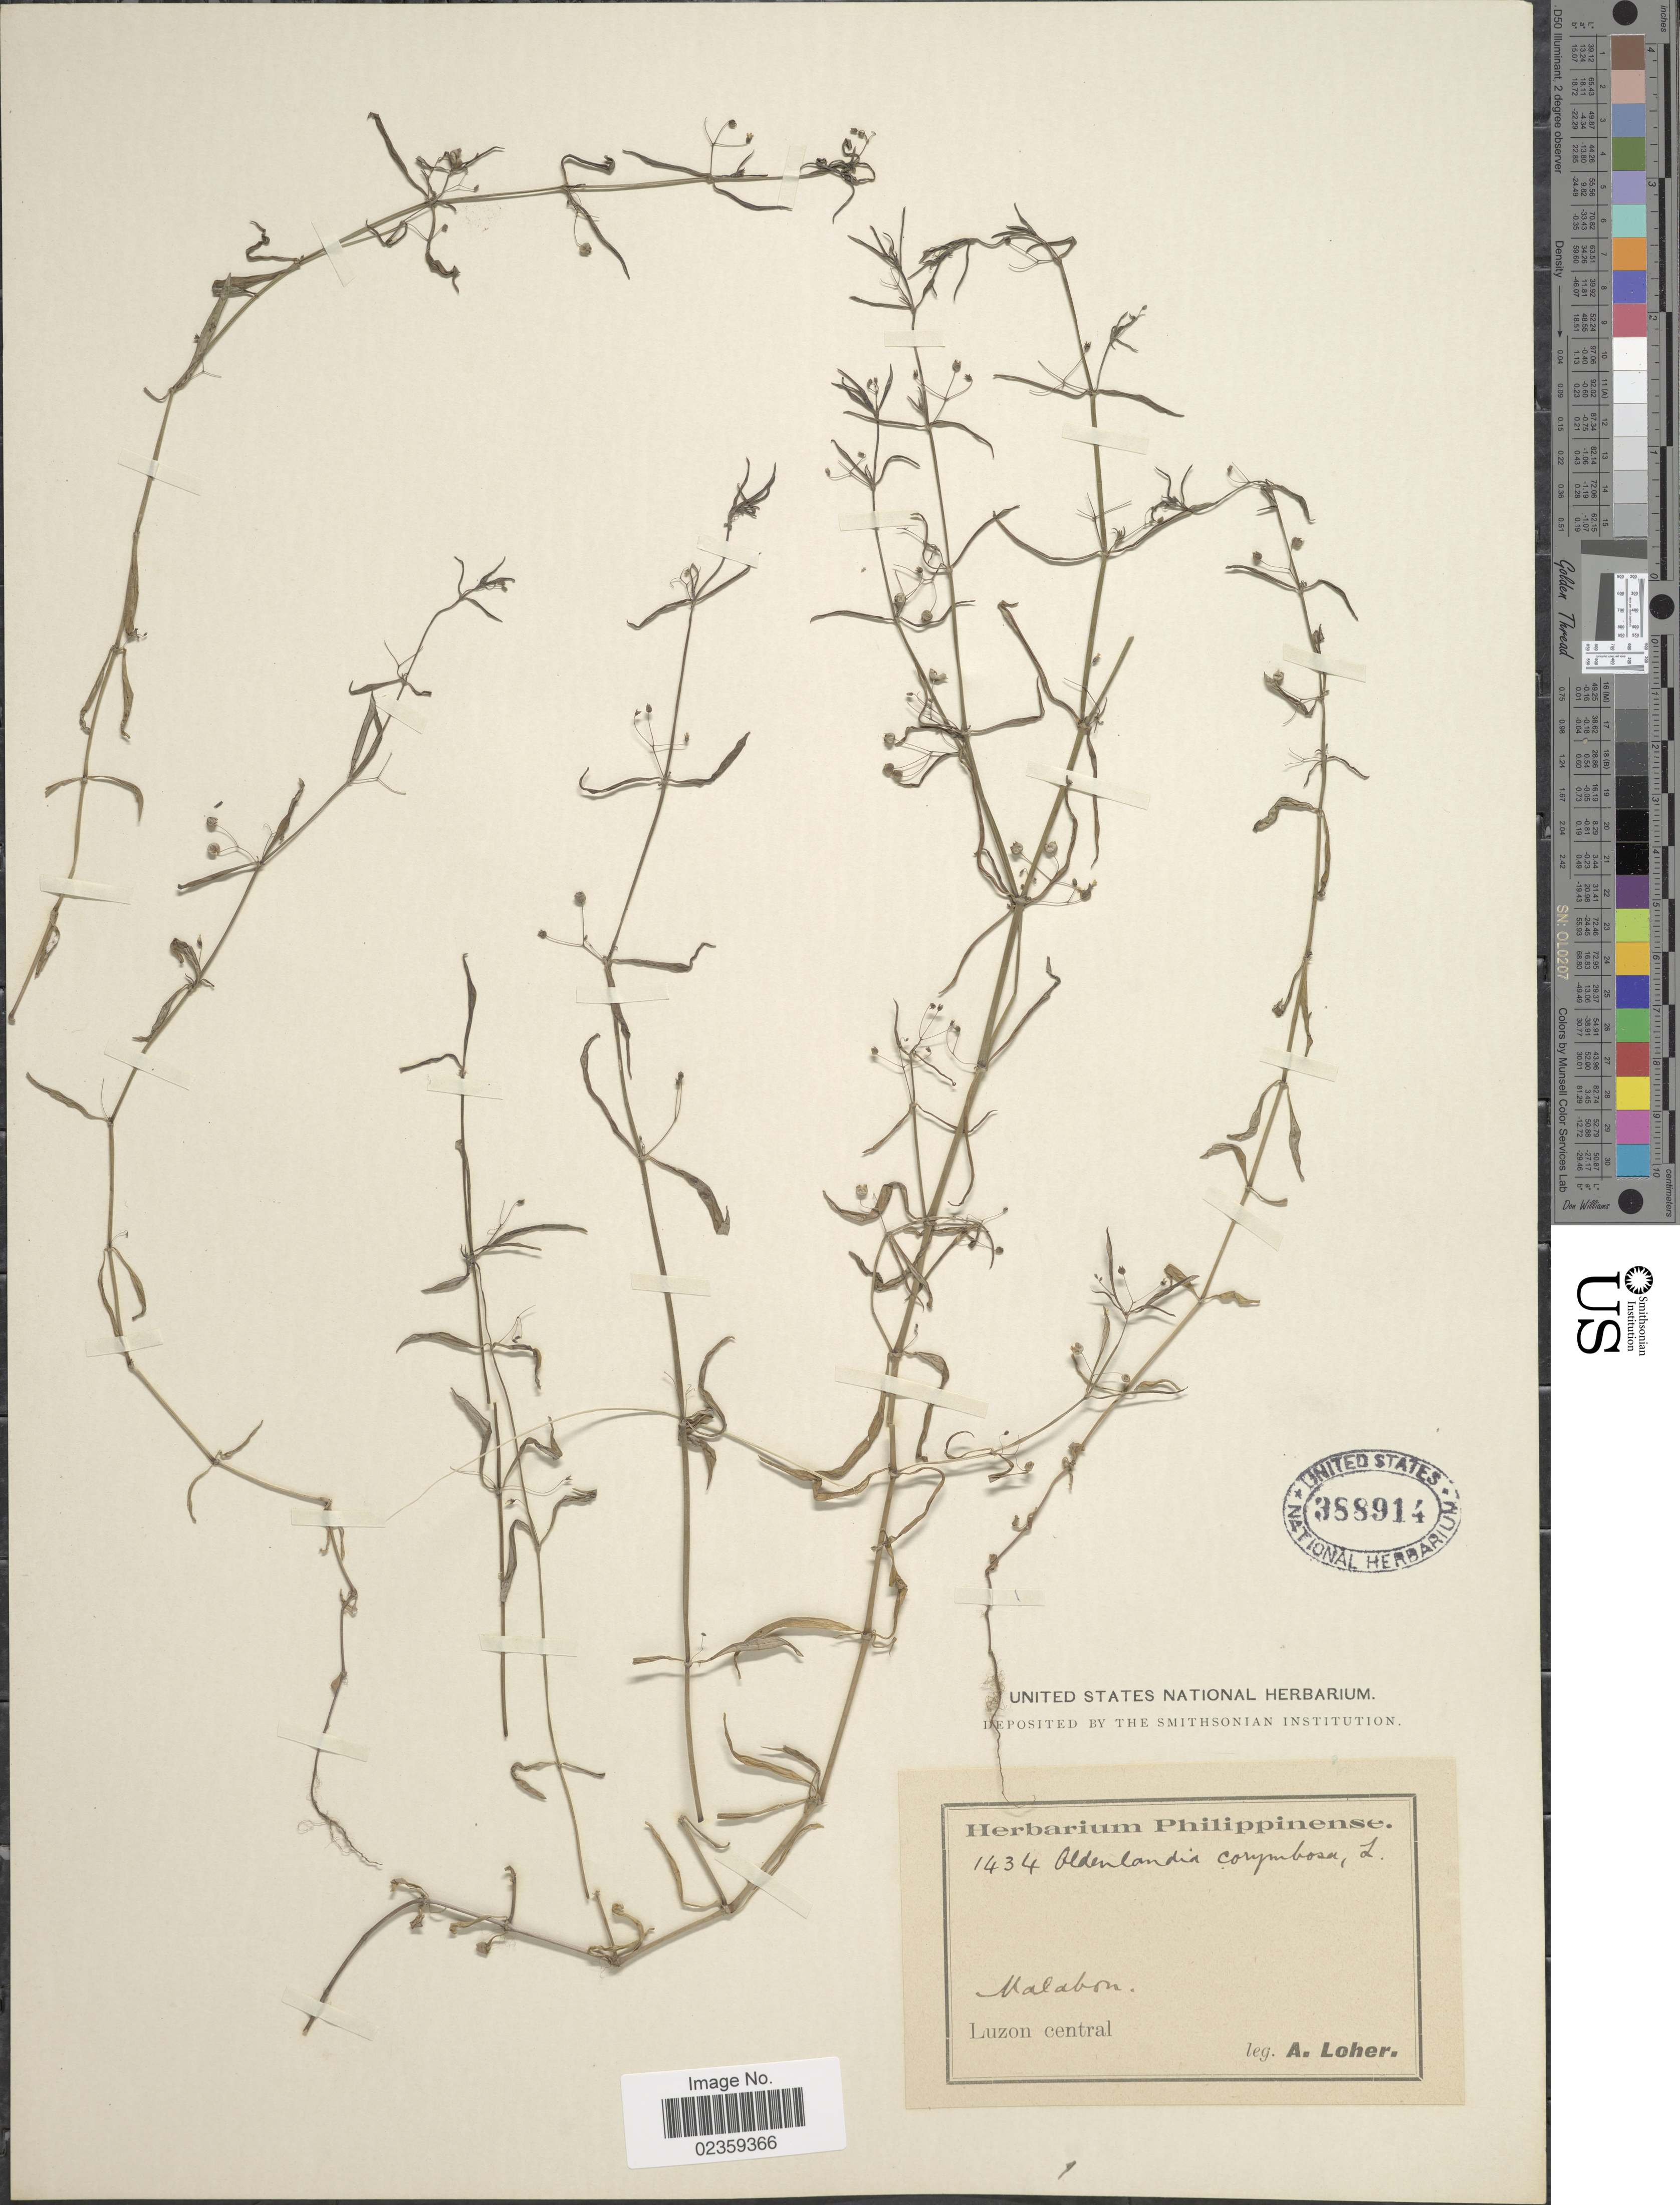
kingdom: Plantae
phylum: Tracheophyta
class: Magnoliopsida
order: Gentianales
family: Rubiaceae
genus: Oldenlandia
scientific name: Oldenlandia corymbosa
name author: L.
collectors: A. Loher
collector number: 1434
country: Philippines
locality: Malabon. Luzon central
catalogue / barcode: US 388914